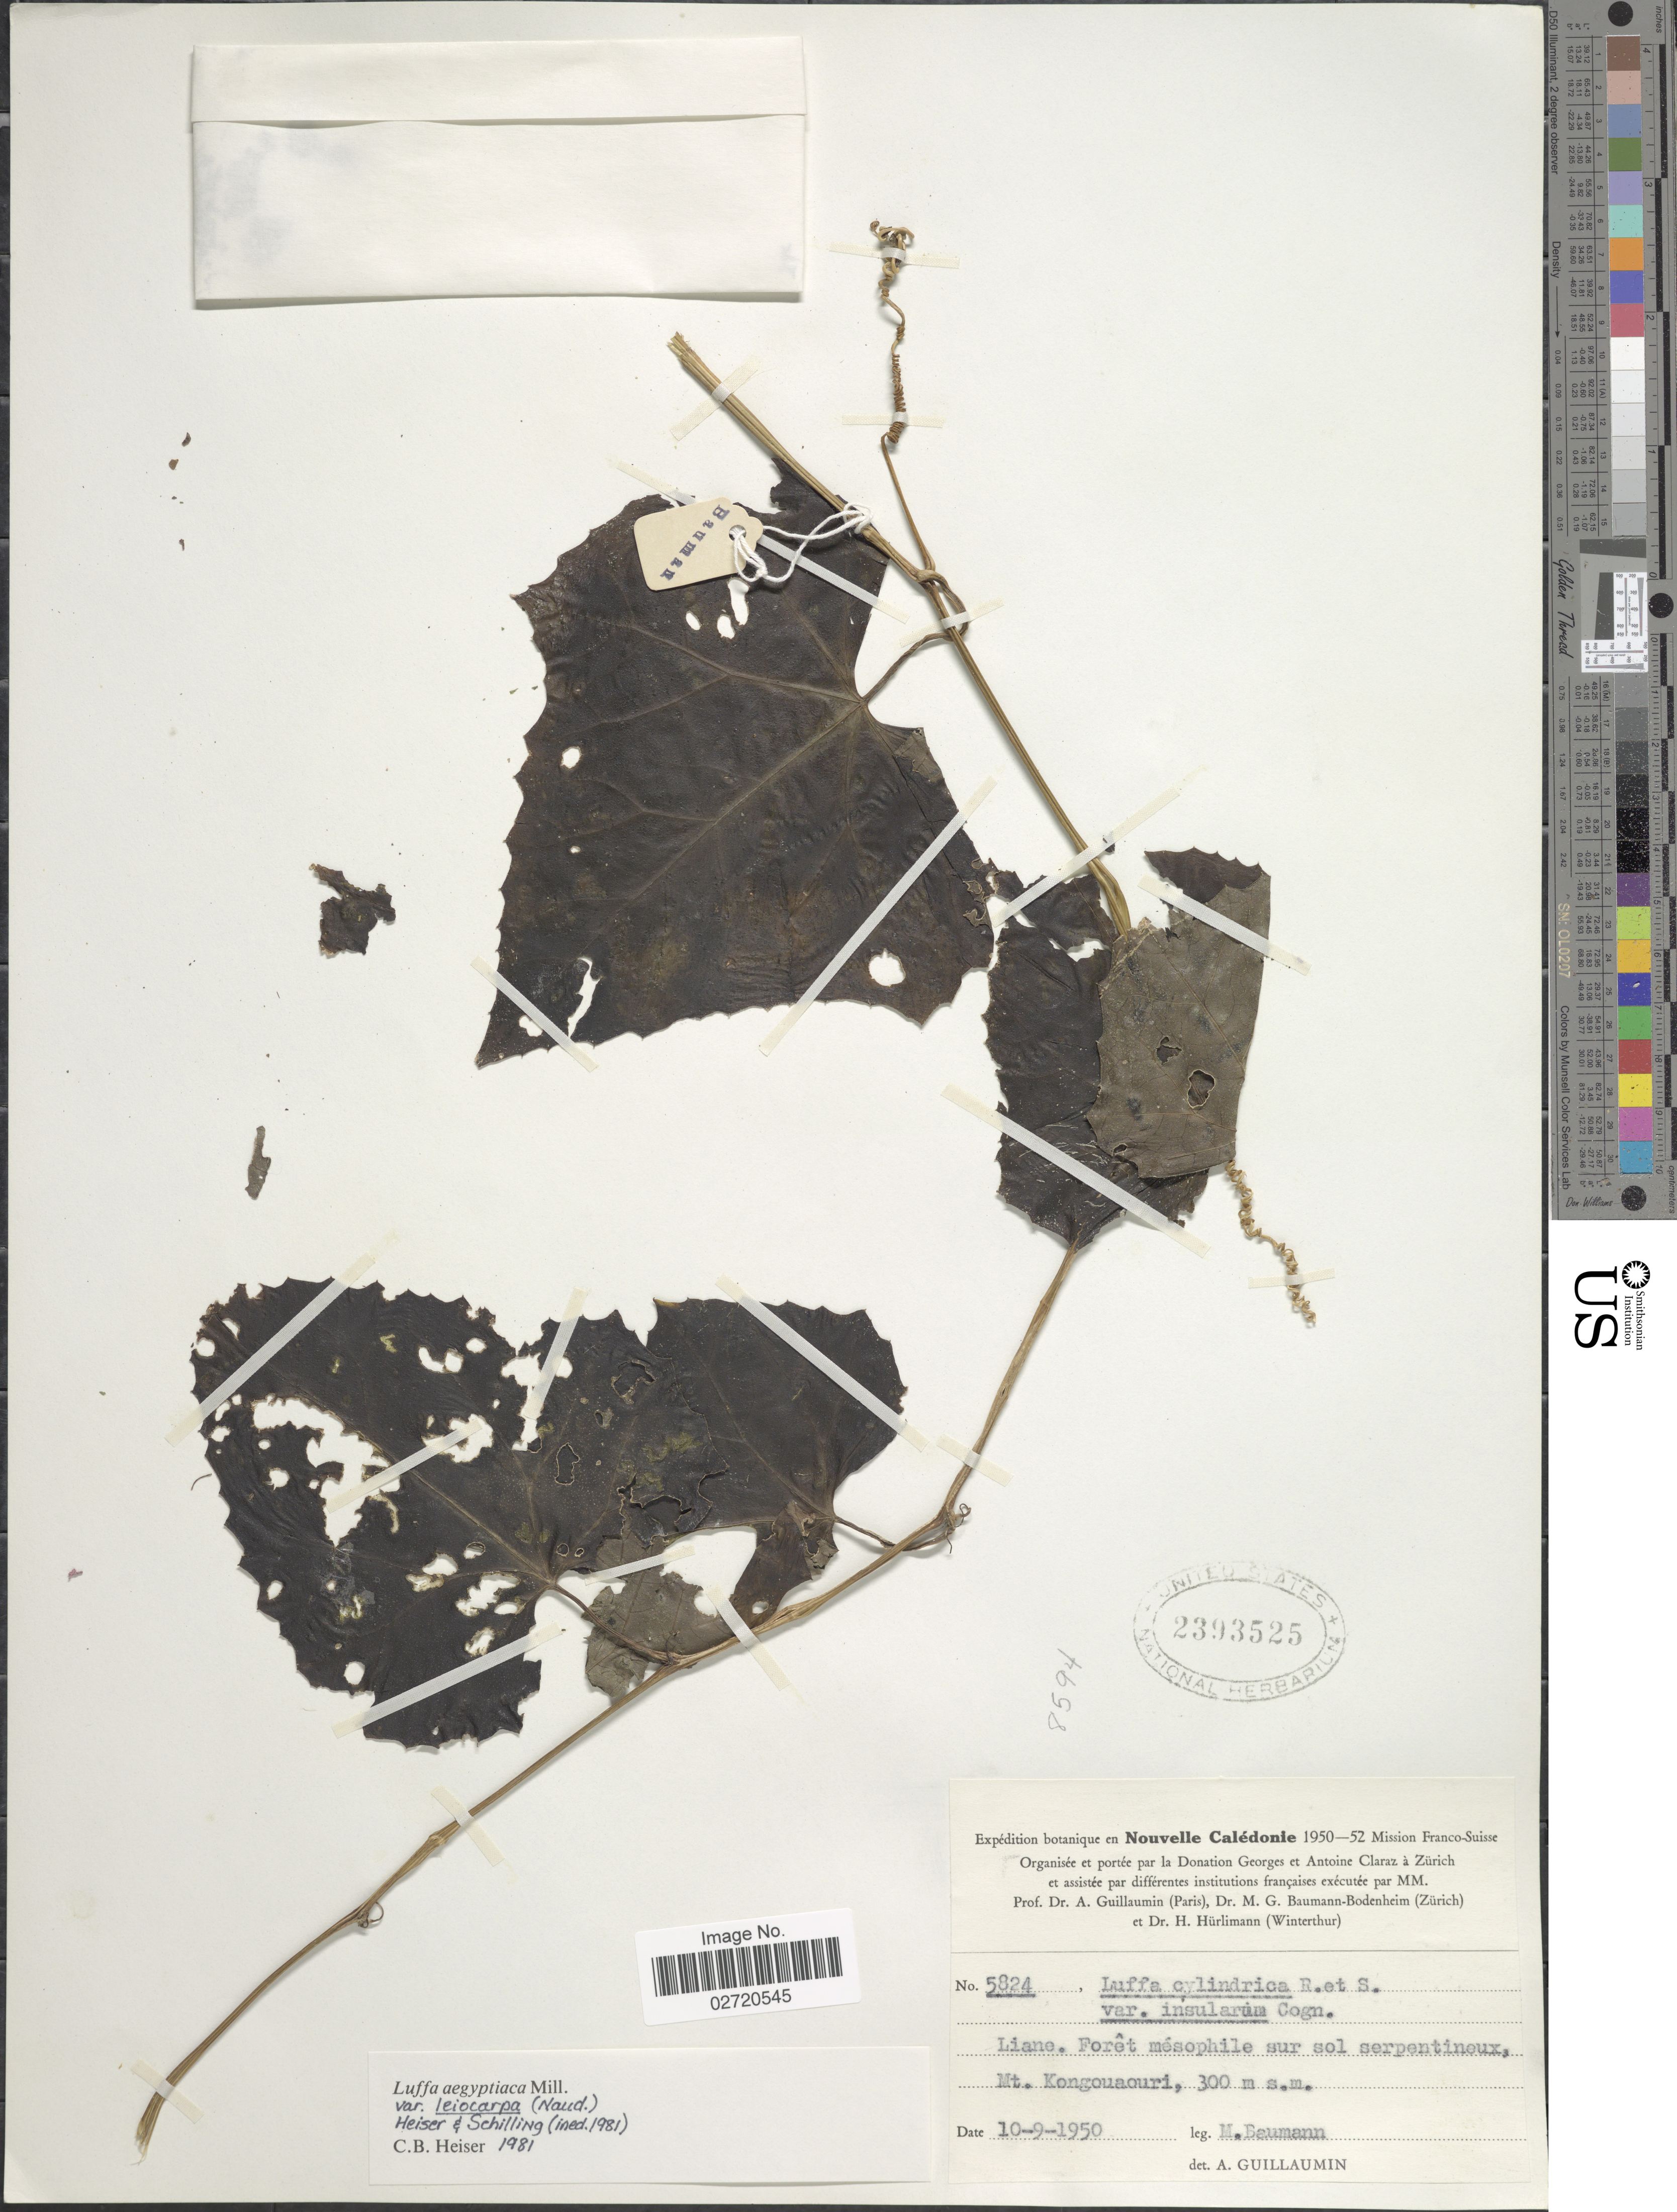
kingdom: Plantae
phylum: Tracheophyta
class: Magnoliopsida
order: Cucurbitales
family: Cucurbitaceae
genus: Luffa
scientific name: Luffa aegyptiaca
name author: Mill.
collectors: M. Baumann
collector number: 5824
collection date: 1950-09-10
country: New Caledonia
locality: Nouvelle Caledonie. Forest mesophile sur sol serpentinoux, Mt. Kongouaouri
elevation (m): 300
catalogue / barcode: US 2393525